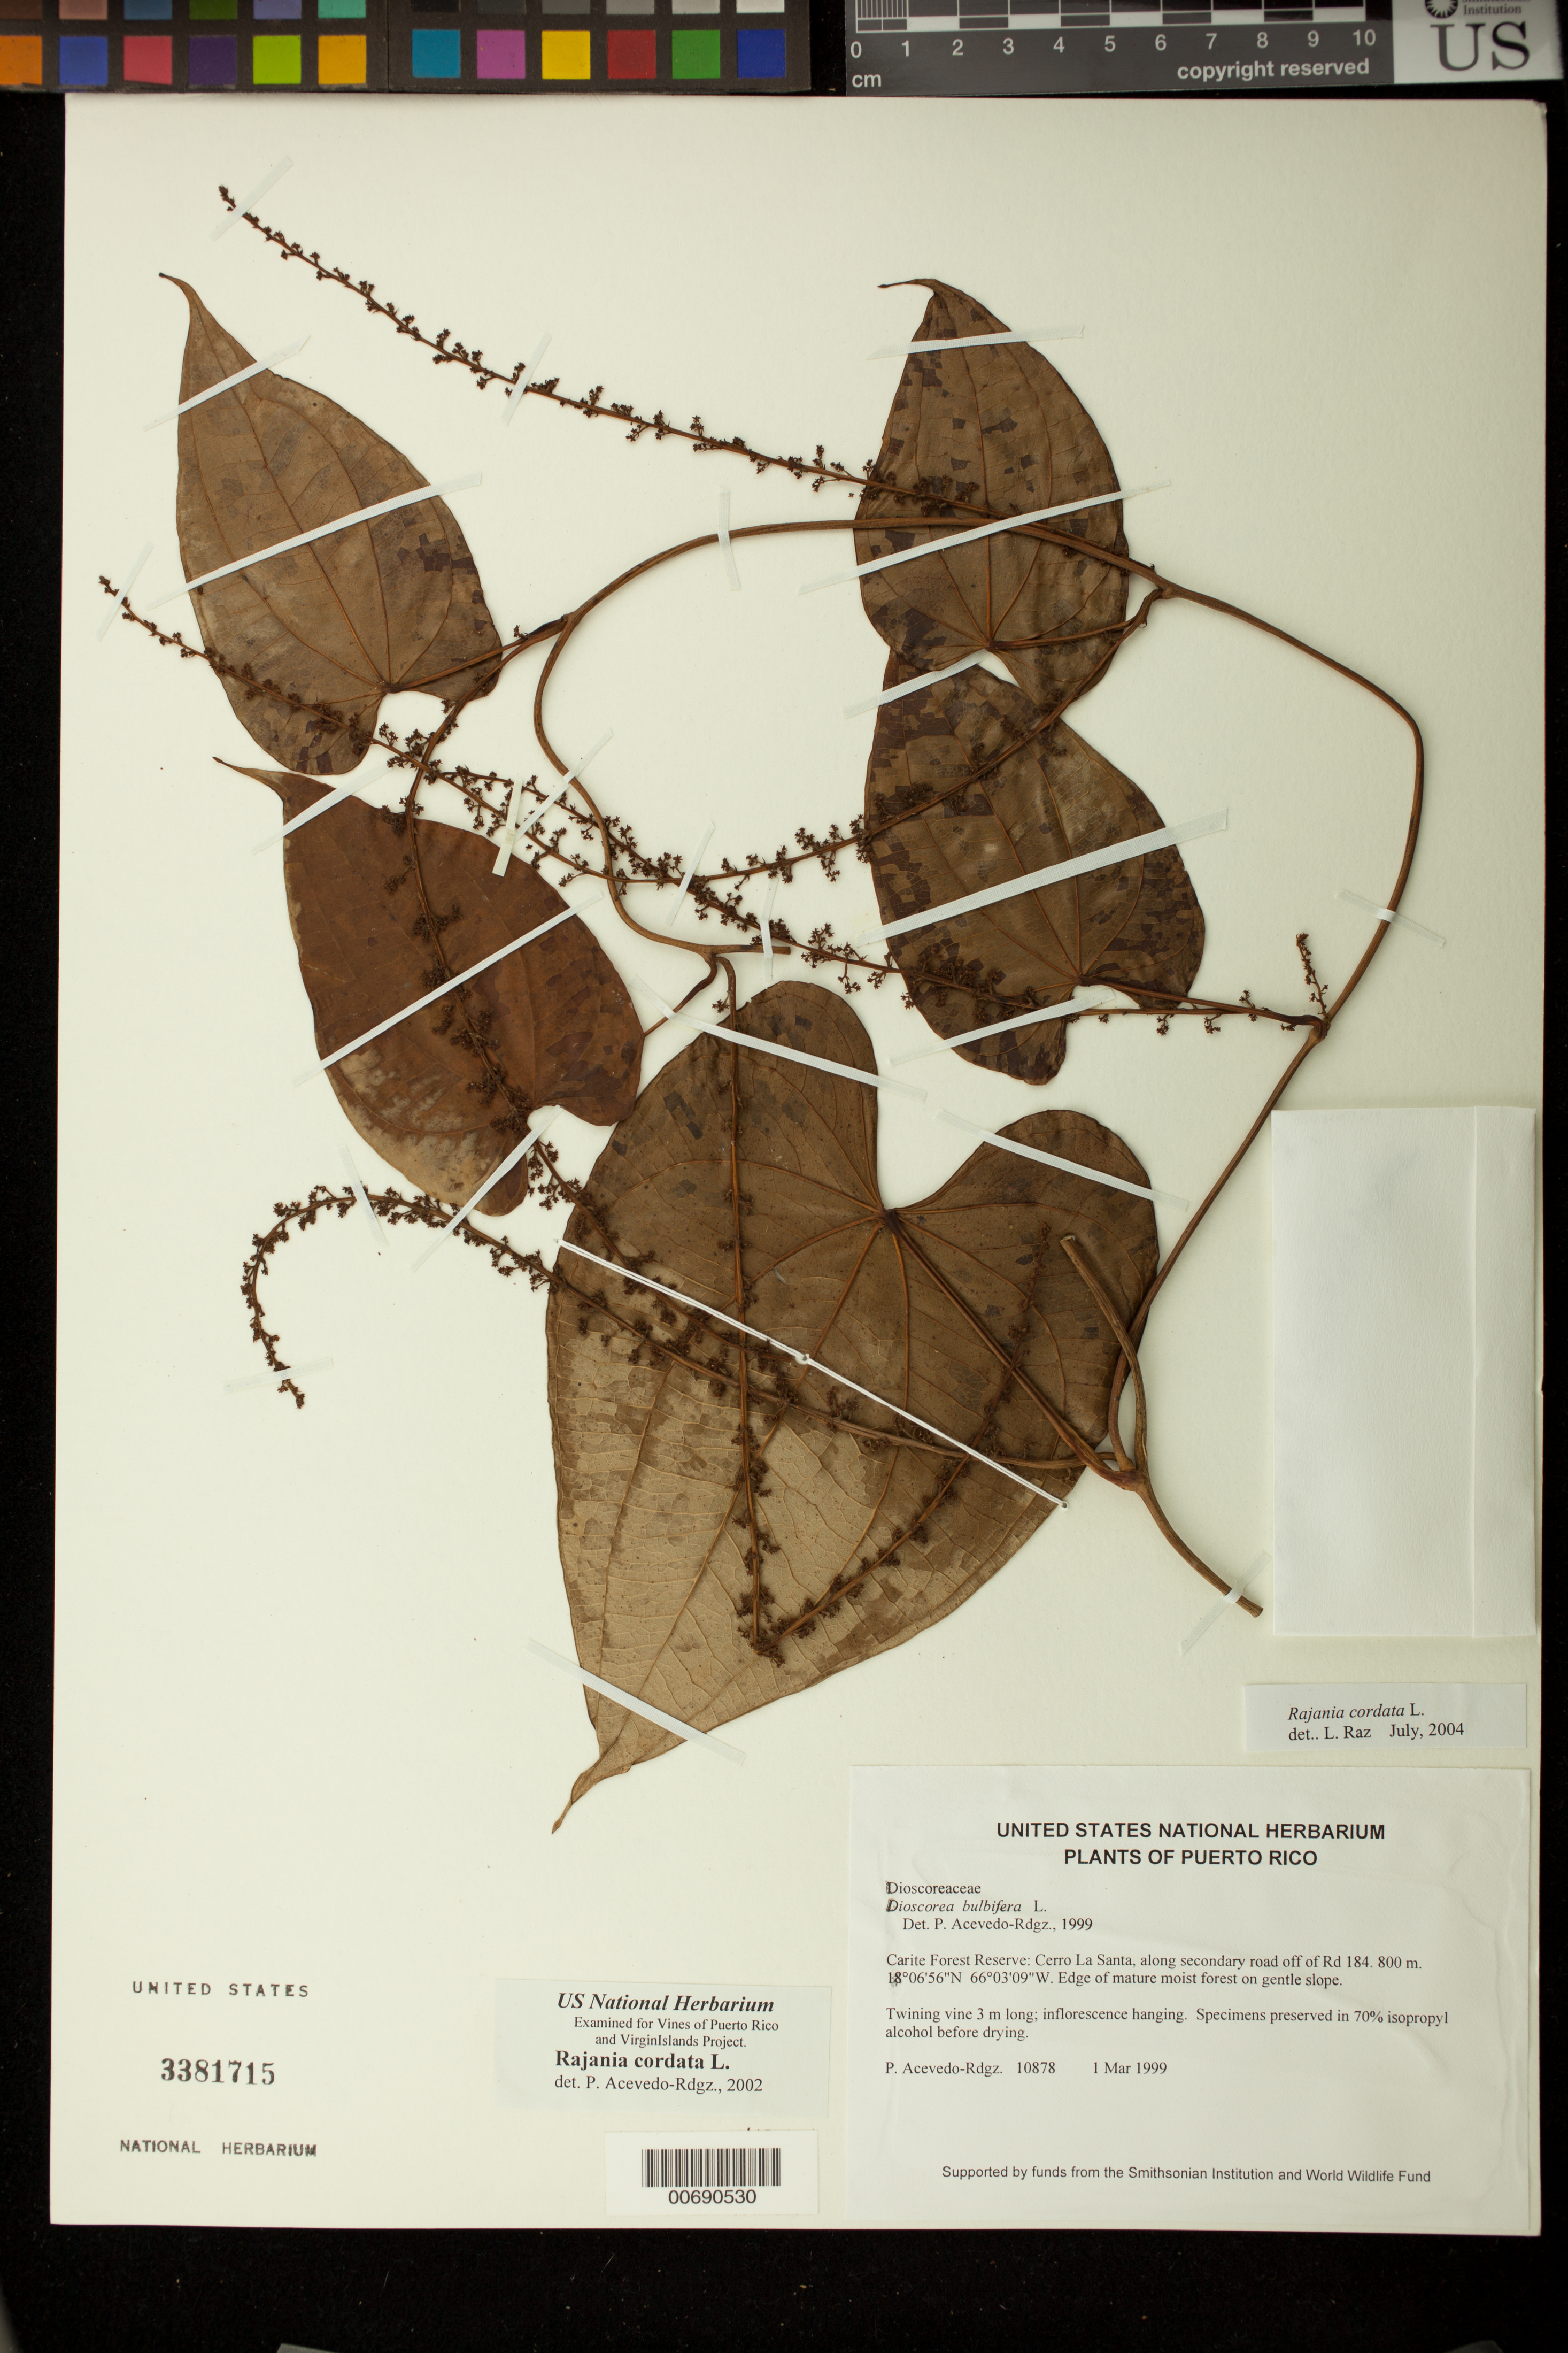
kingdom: Plantae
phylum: Tracheophyta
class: Liliopsida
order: Dioscoreales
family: Dioscoreaceae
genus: Dioscorea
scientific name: Dioscorea cordata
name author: (L.) Raz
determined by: Strong, M. T., (US), Smithsonian Institution - National Museum of Natural History (UNITED STATES)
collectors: P. Acevedo-Rodr.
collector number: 10878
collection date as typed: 01 Mar 1999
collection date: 1999-03-01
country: Puerto Rico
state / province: San Lorenzo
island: Puerto Rico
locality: Cayey; Carite Forest Reserve: Cerro La Santa, along secondary road off of Rd 184.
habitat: Edge of mature moist forest on gentle slope.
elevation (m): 800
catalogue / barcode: US 3381715